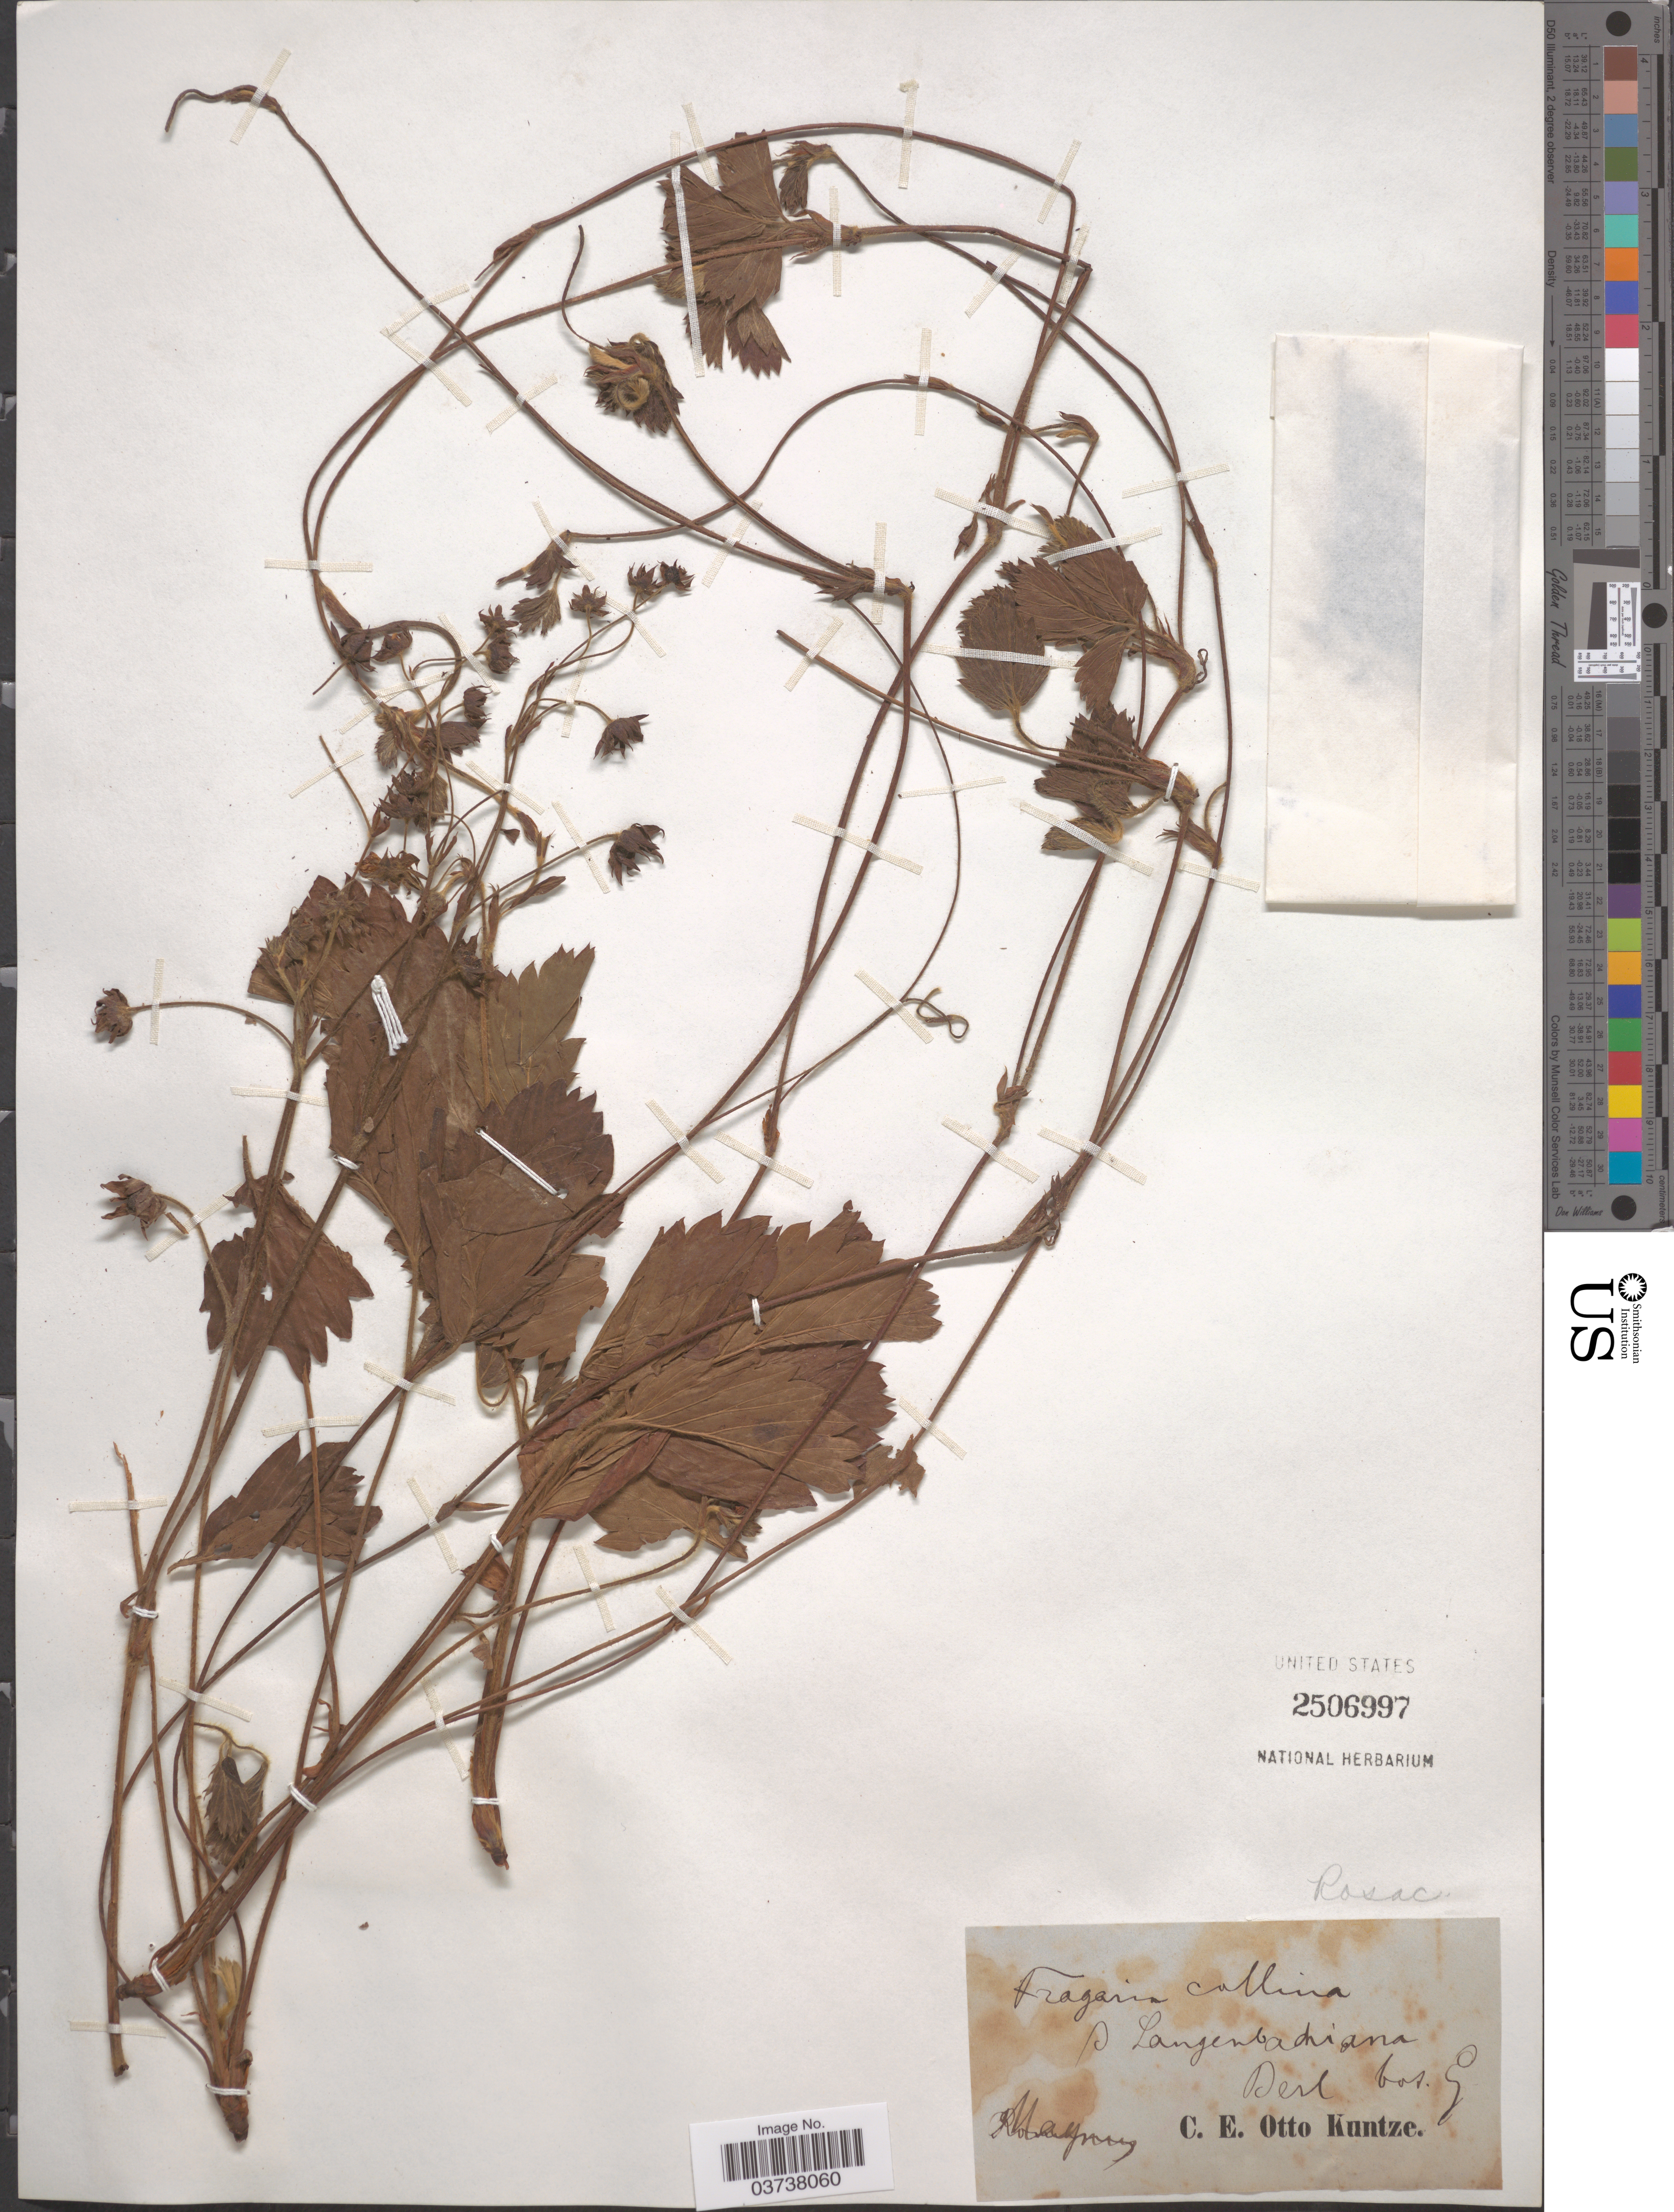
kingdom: Plantae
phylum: Tracheophyta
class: Magnoliopsida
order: Rosales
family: Rosaceae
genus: Fragaria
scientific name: Fragaria collina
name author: Ehrh.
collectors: C.E.O. Kuntze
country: Germany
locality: Berl. [Berlin] bot G.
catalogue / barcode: US 2506997